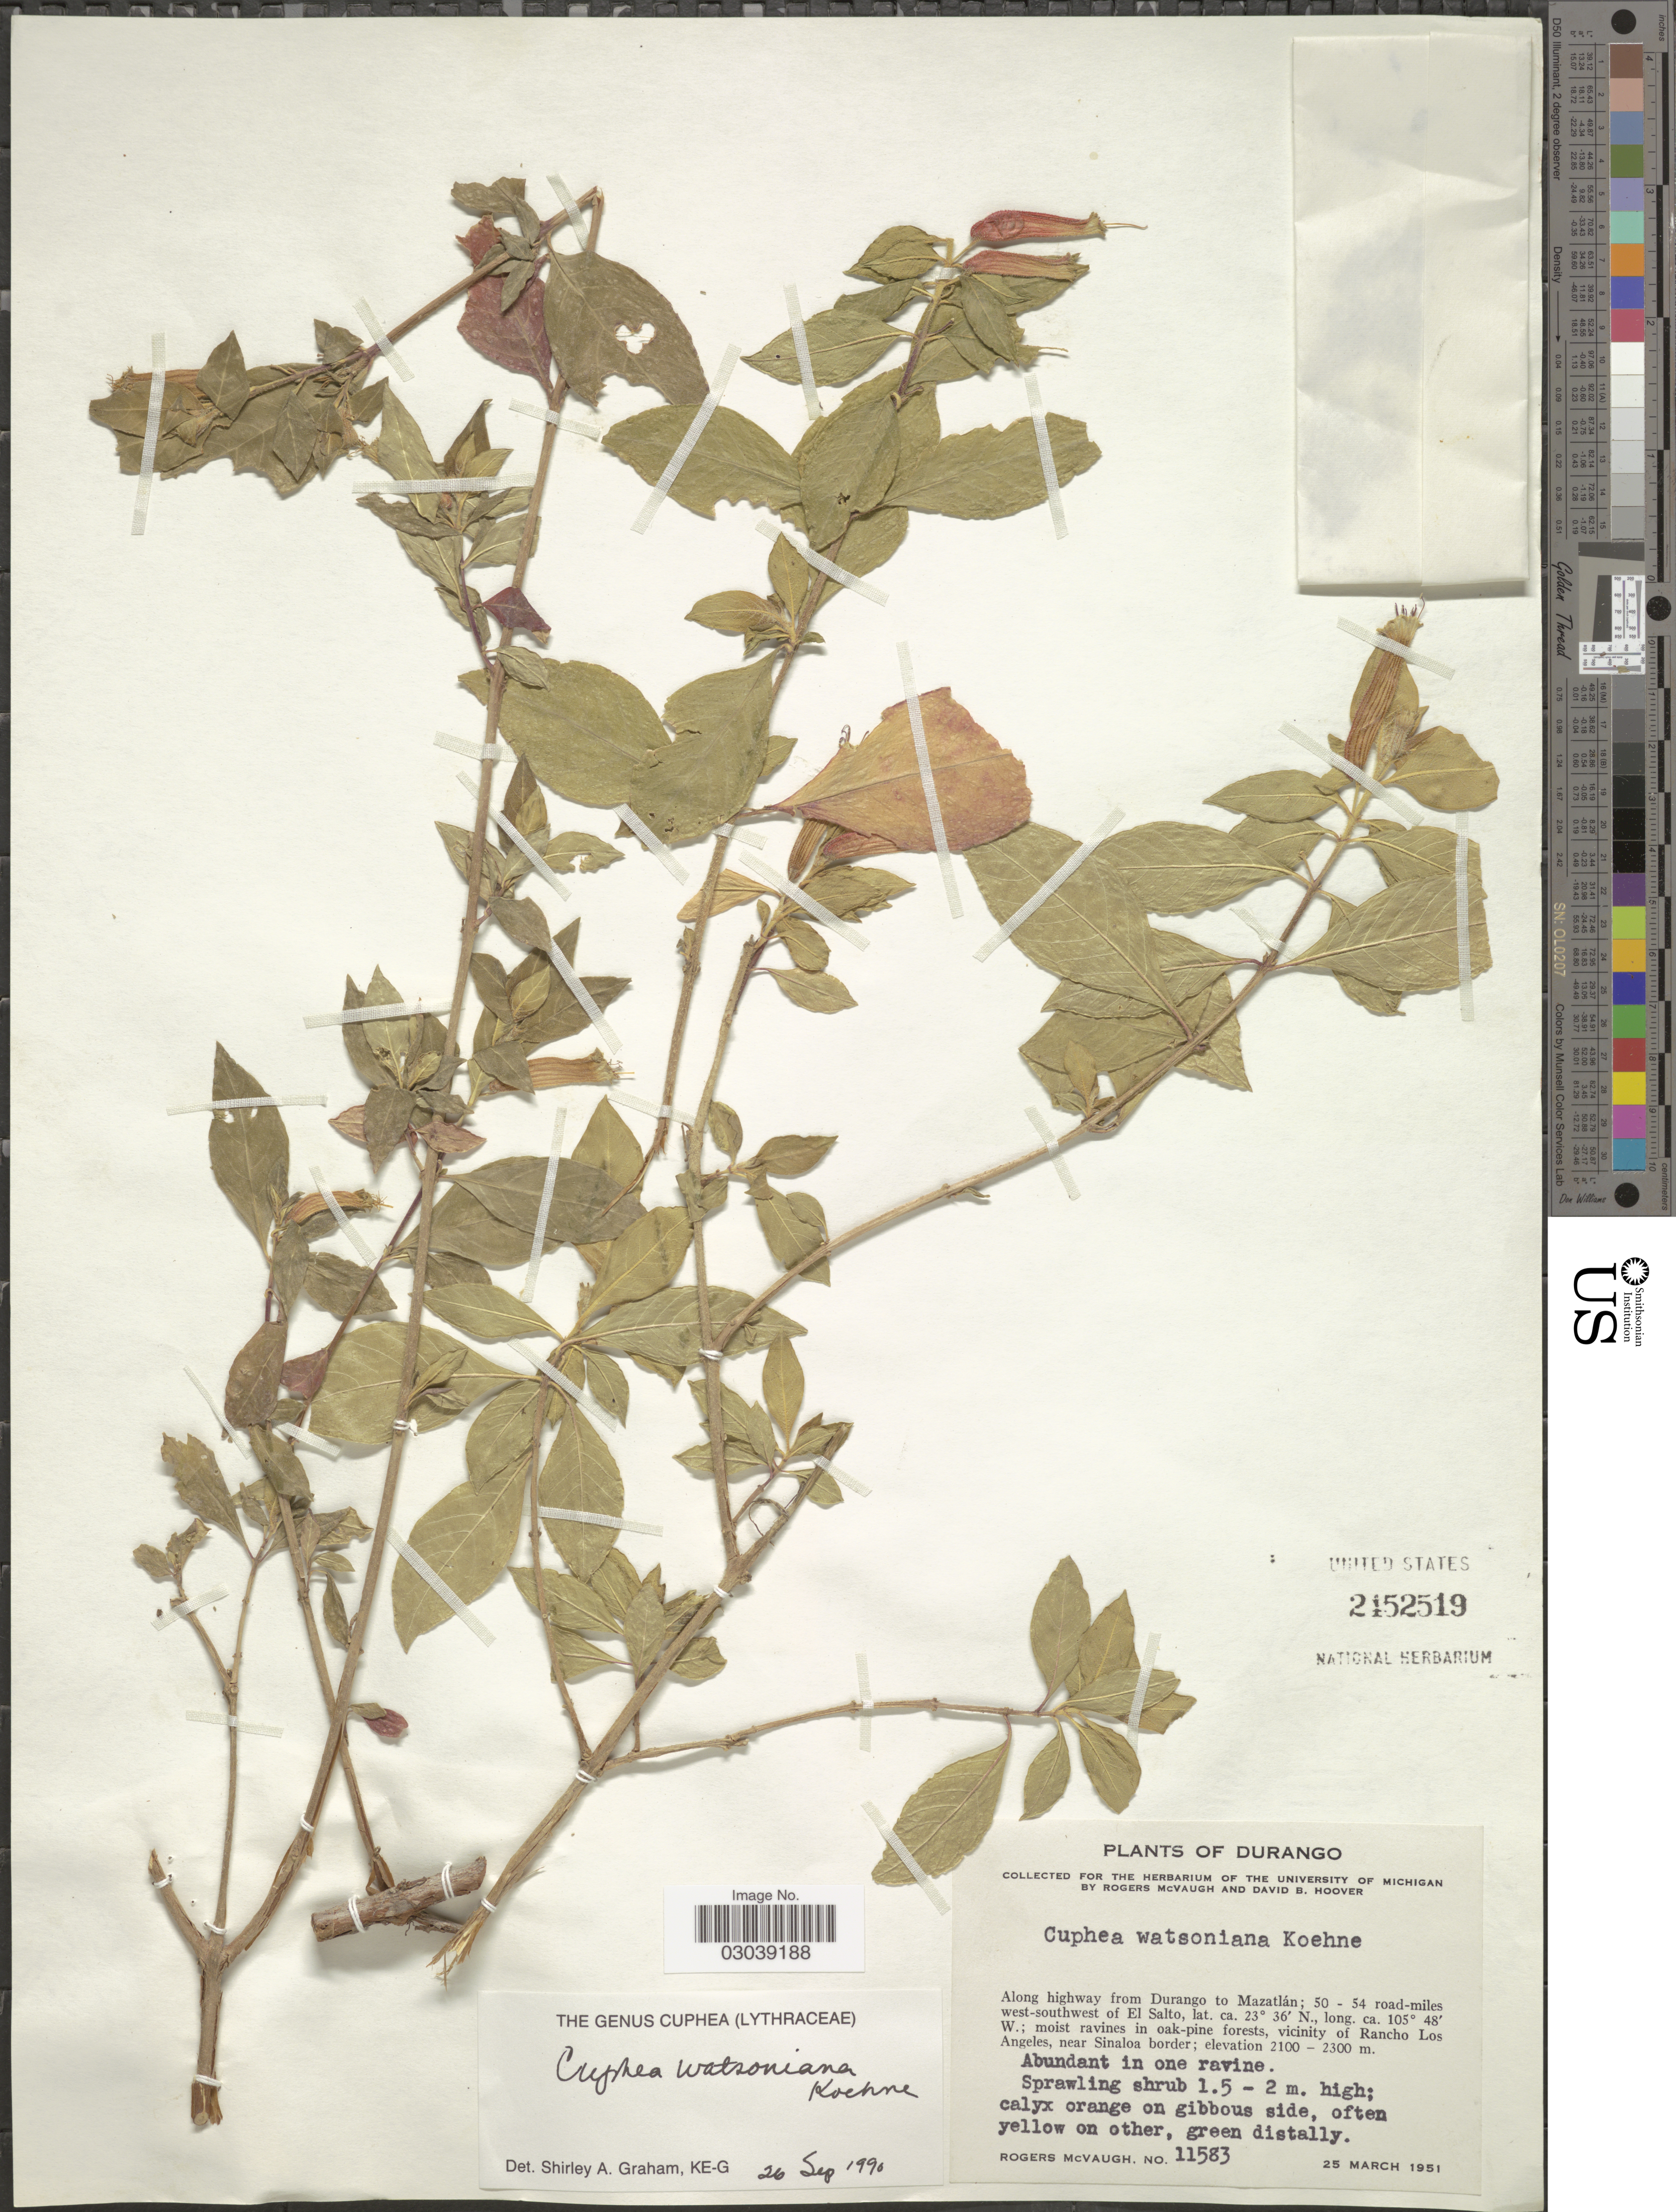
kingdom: Plantae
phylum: Tracheophyta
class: Magnoliopsida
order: Myrtales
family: Lythraceae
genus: Cuphea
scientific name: Cuphea watsoniana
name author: Koehne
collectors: R. McVaugh & D. B. Hoover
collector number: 11583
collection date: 1951-03-25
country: Mexico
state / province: Durango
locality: Along highway from Durango to Mazatlán; 50-54 road-miles west-southwest of El Salto. Vicinity of Rancho Los Angeles, near Sinaloa border.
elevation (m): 2100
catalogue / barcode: US 2152519